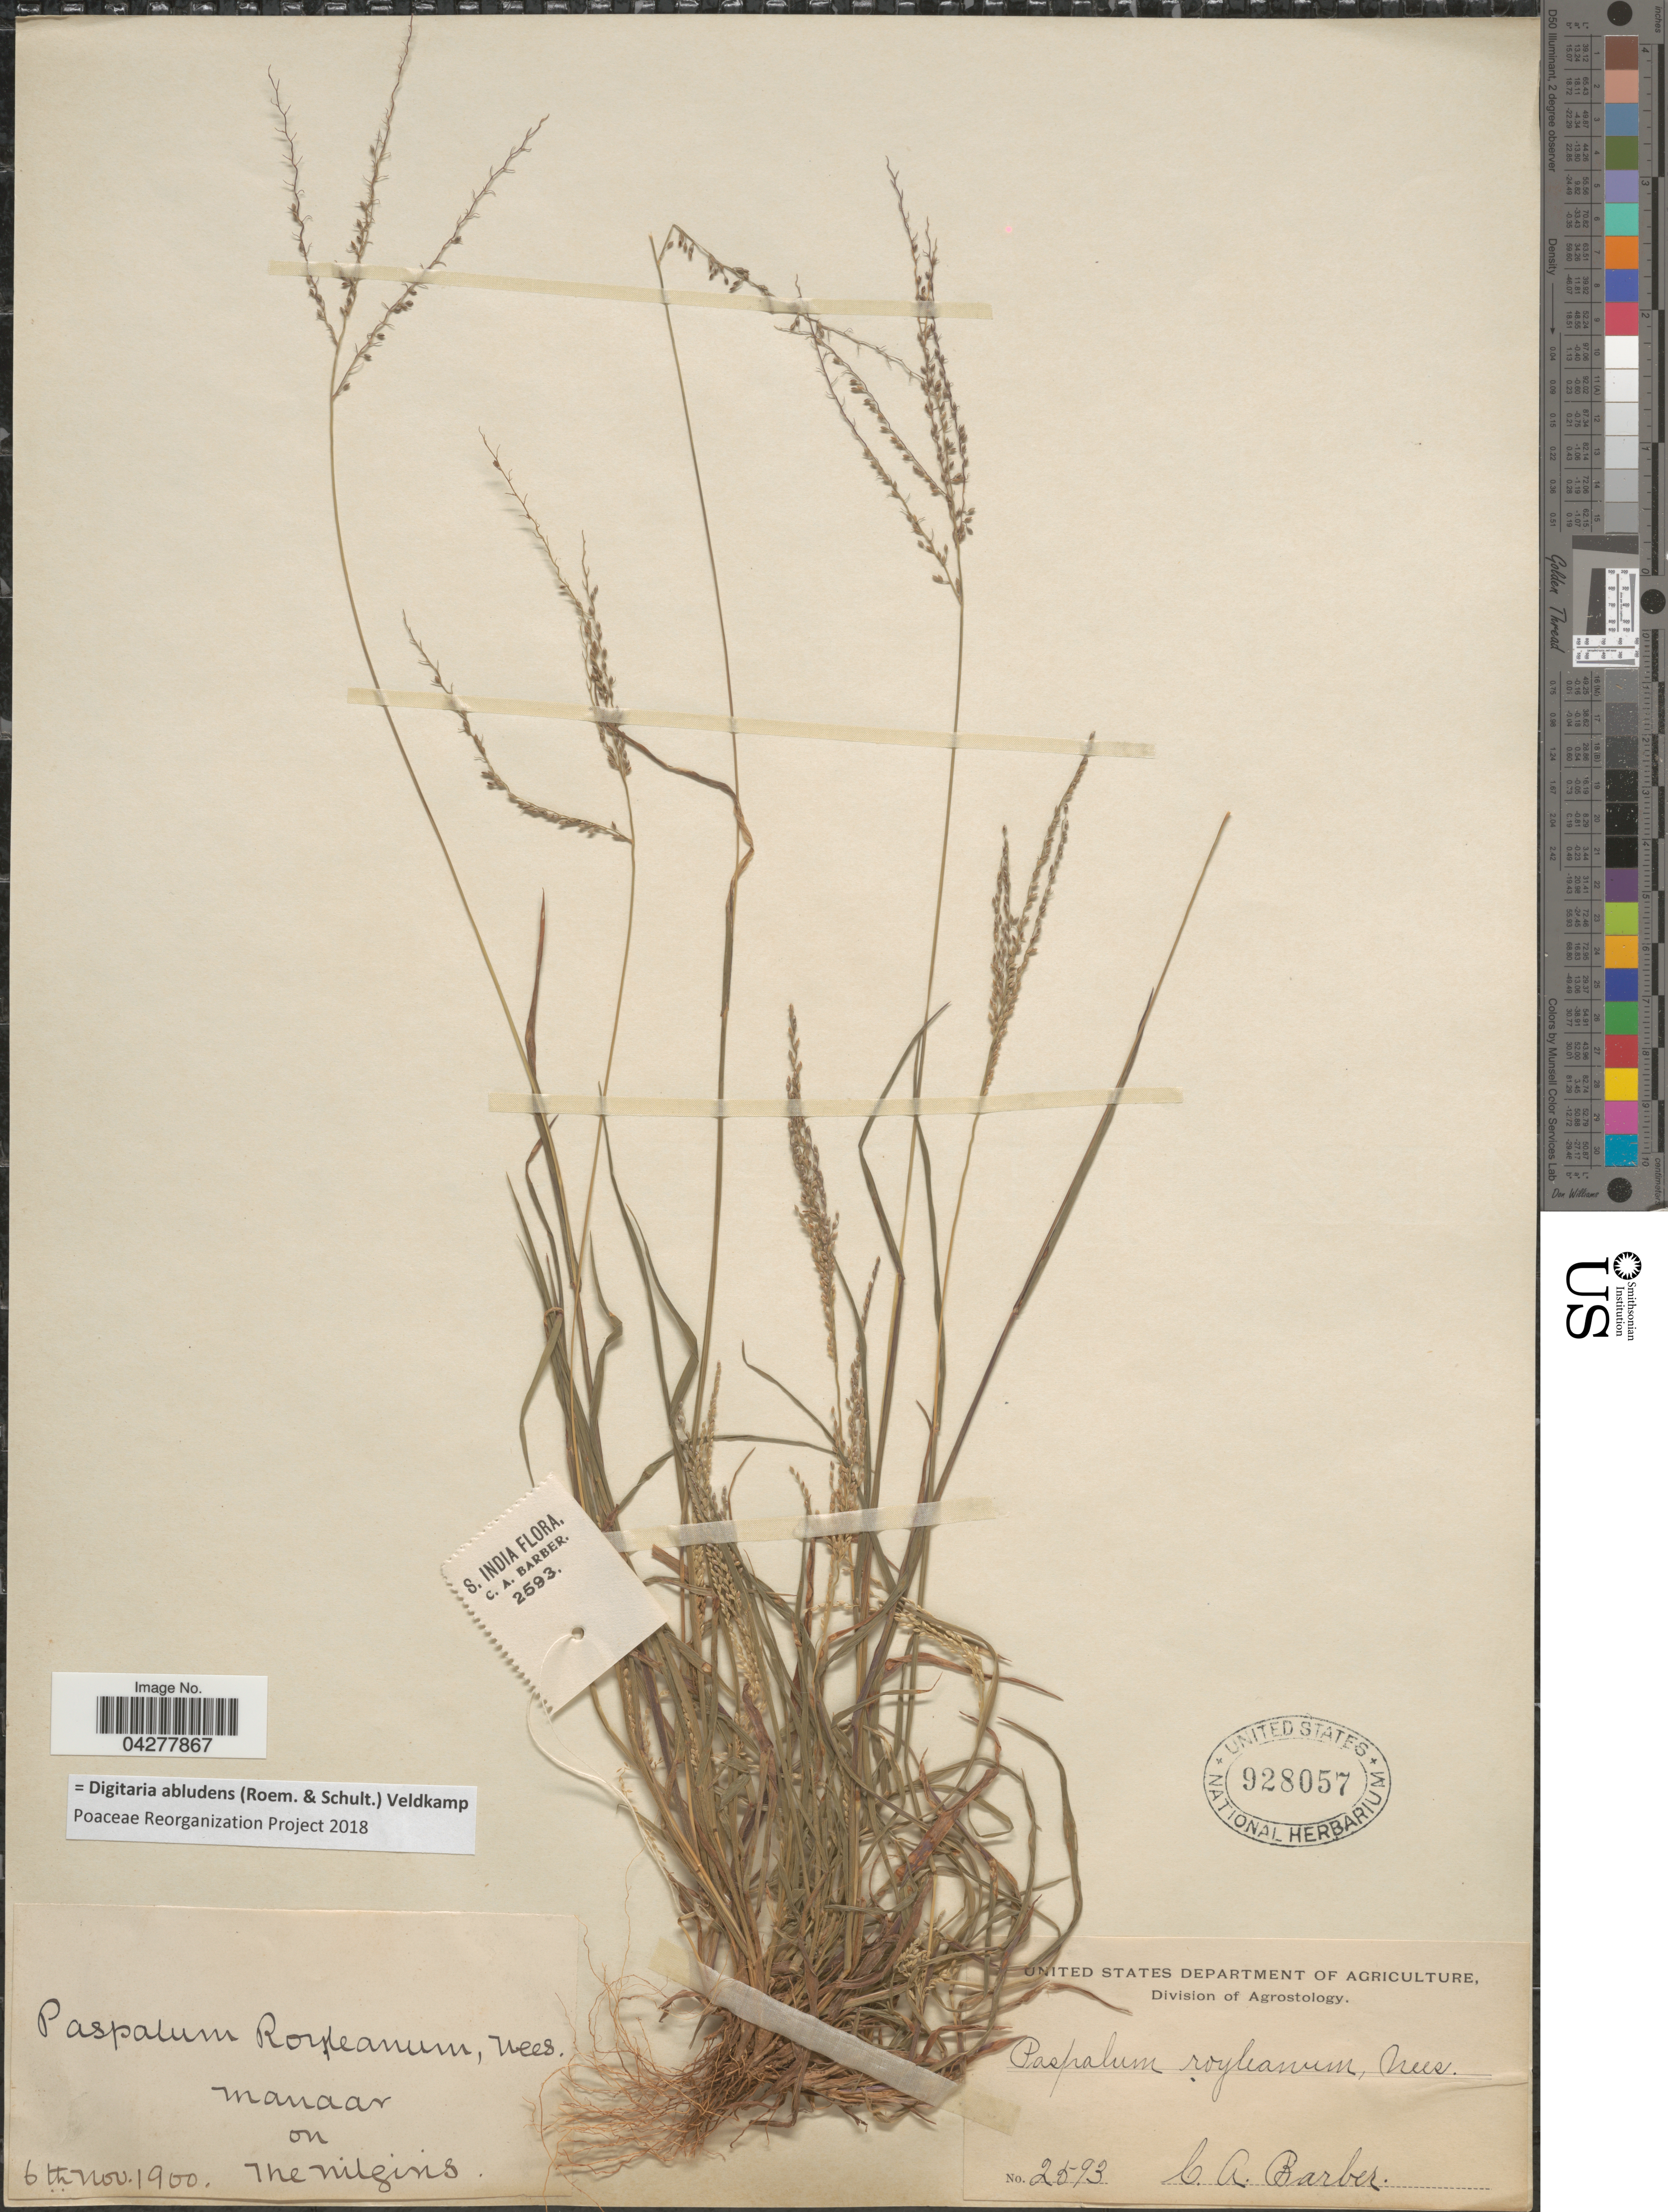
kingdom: Plantae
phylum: Tracheophyta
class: Liliopsida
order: Poales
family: Poaceae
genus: Digitaria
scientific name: Digitaria abludens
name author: (Roem. & Schult.) Veldkamp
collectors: C. Barber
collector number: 2593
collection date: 1900-11-06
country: India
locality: Manaar on the Nilgiris.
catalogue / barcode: US 928057